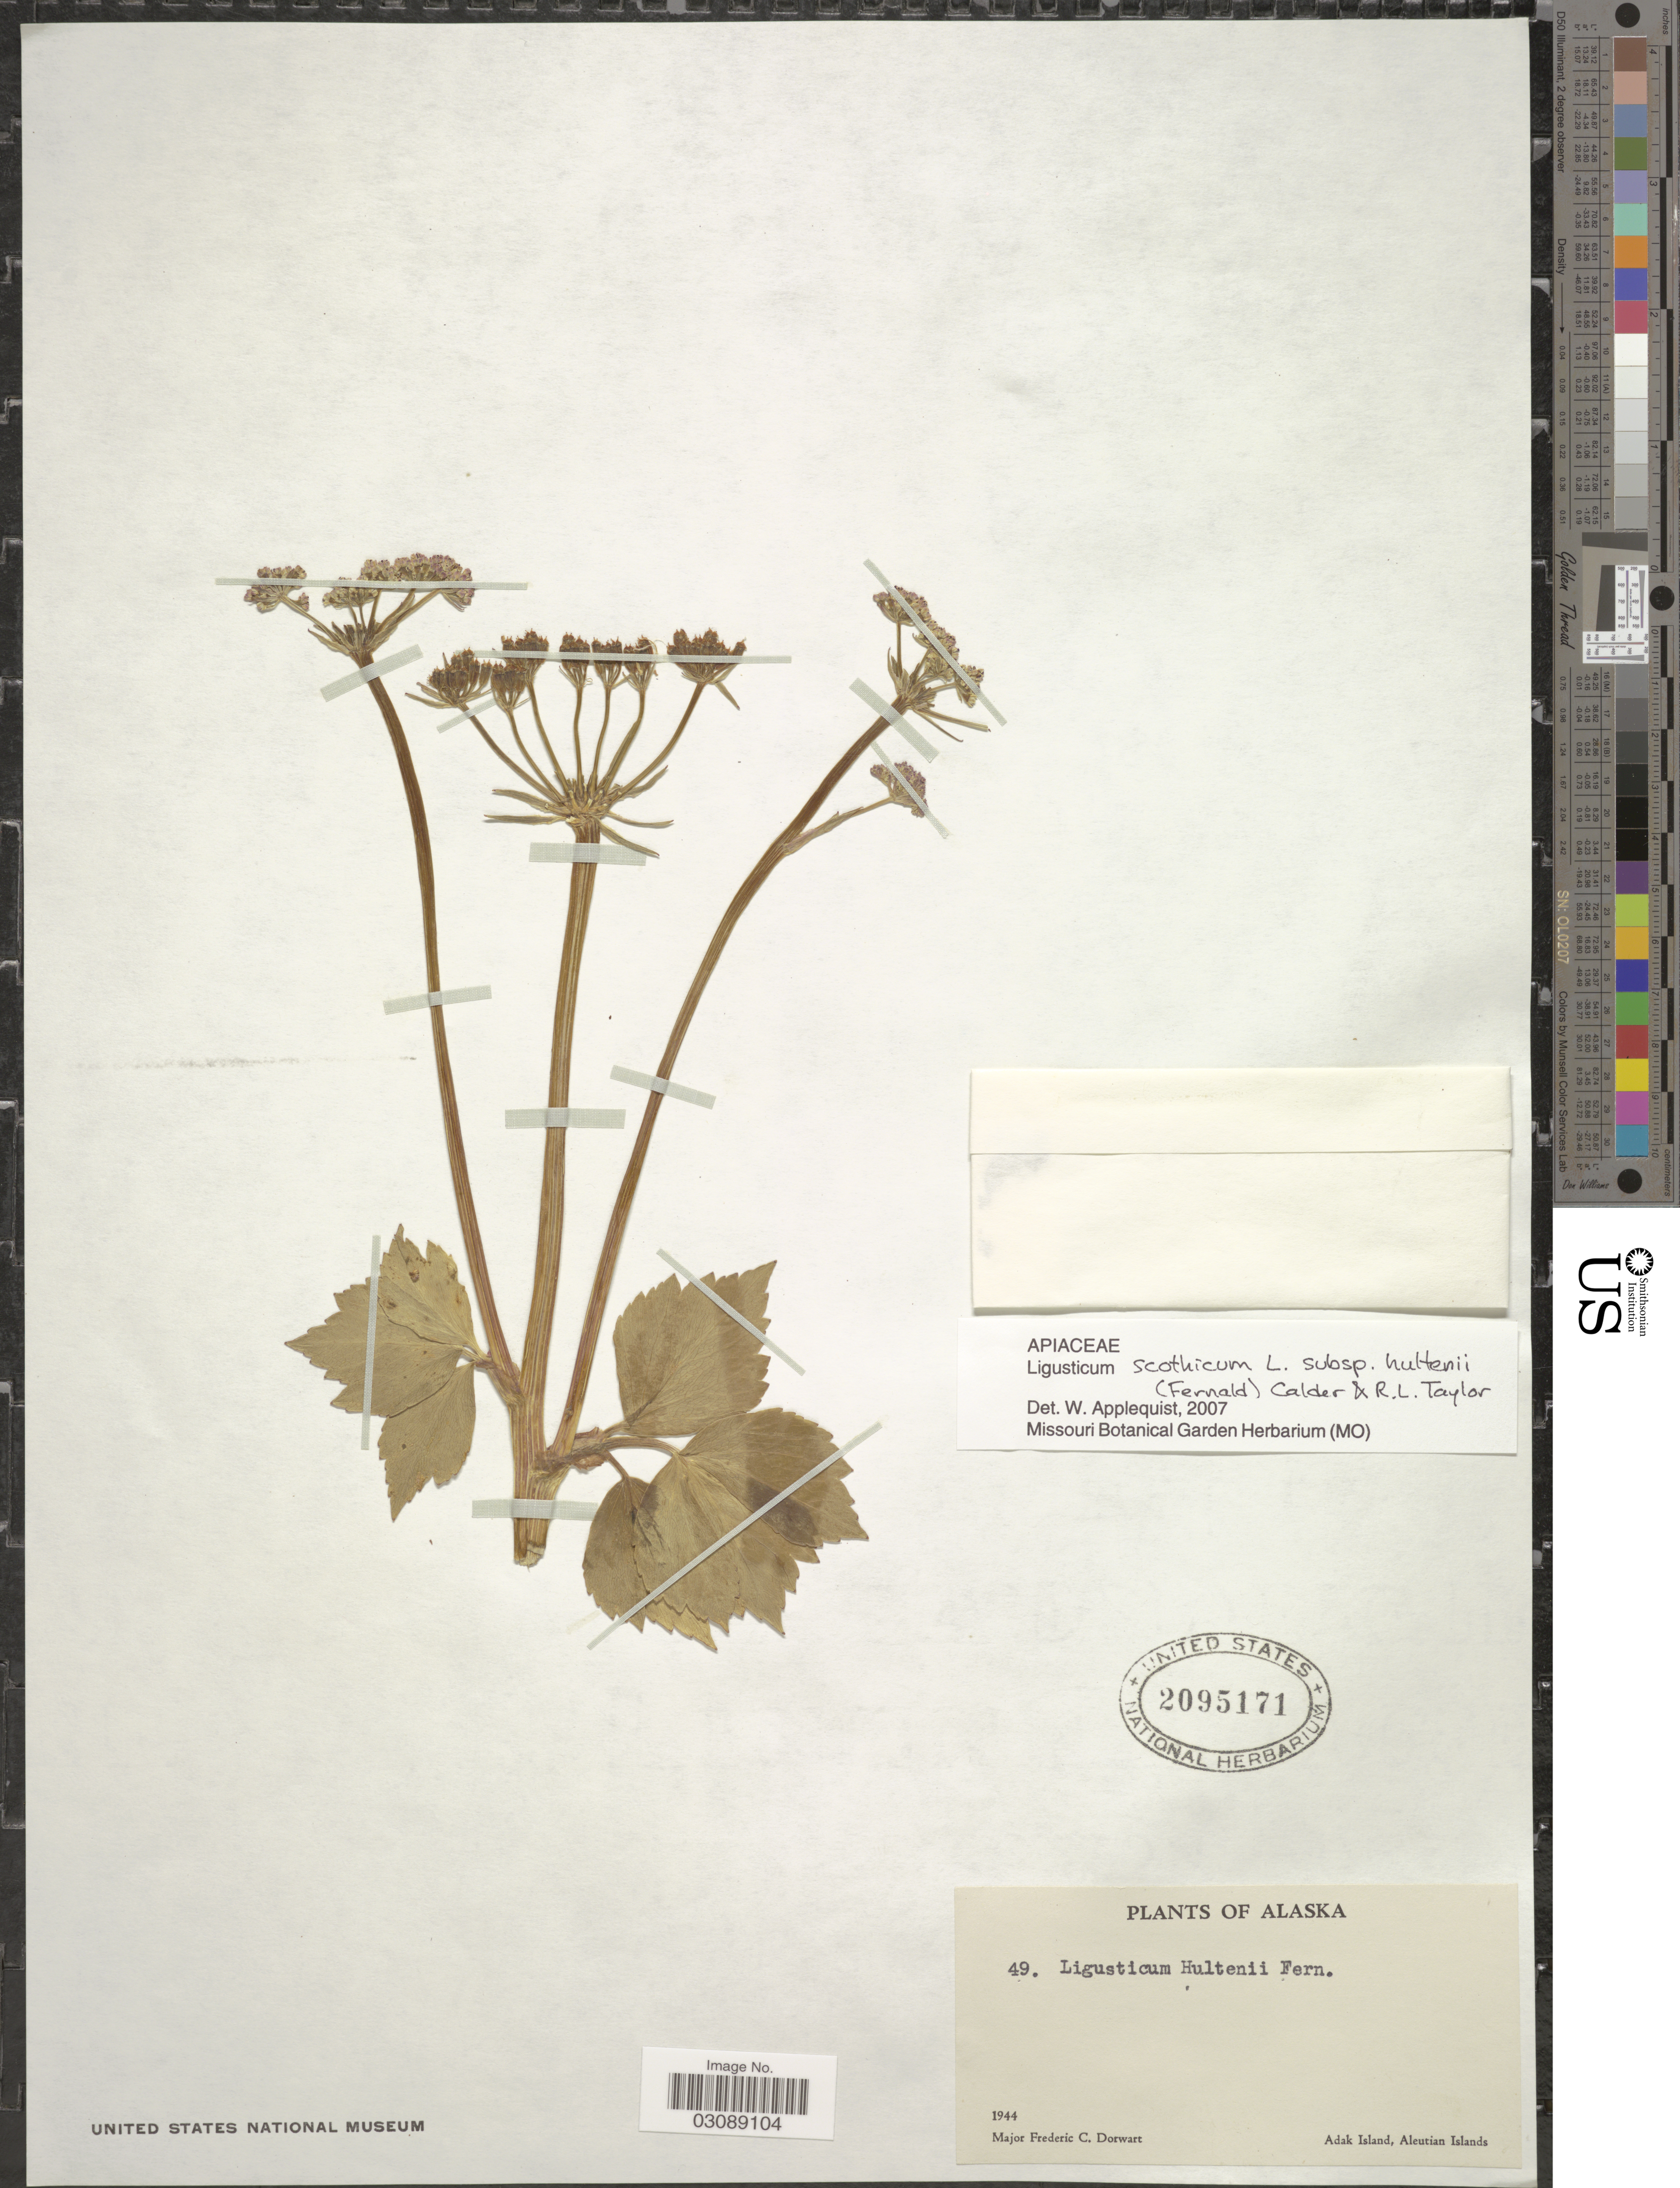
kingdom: Plantae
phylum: Tracheophyta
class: Magnoliopsida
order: Apiales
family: Apiaceae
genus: Ligusticum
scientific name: Ligusticum scoticum subsp. hultenii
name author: (Fernald) Calder & Roy L. Taylor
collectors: F. Dorwart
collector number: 49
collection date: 1944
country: United States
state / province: Alaska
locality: Adak Island, Aleutian Islands.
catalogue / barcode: US 2095171